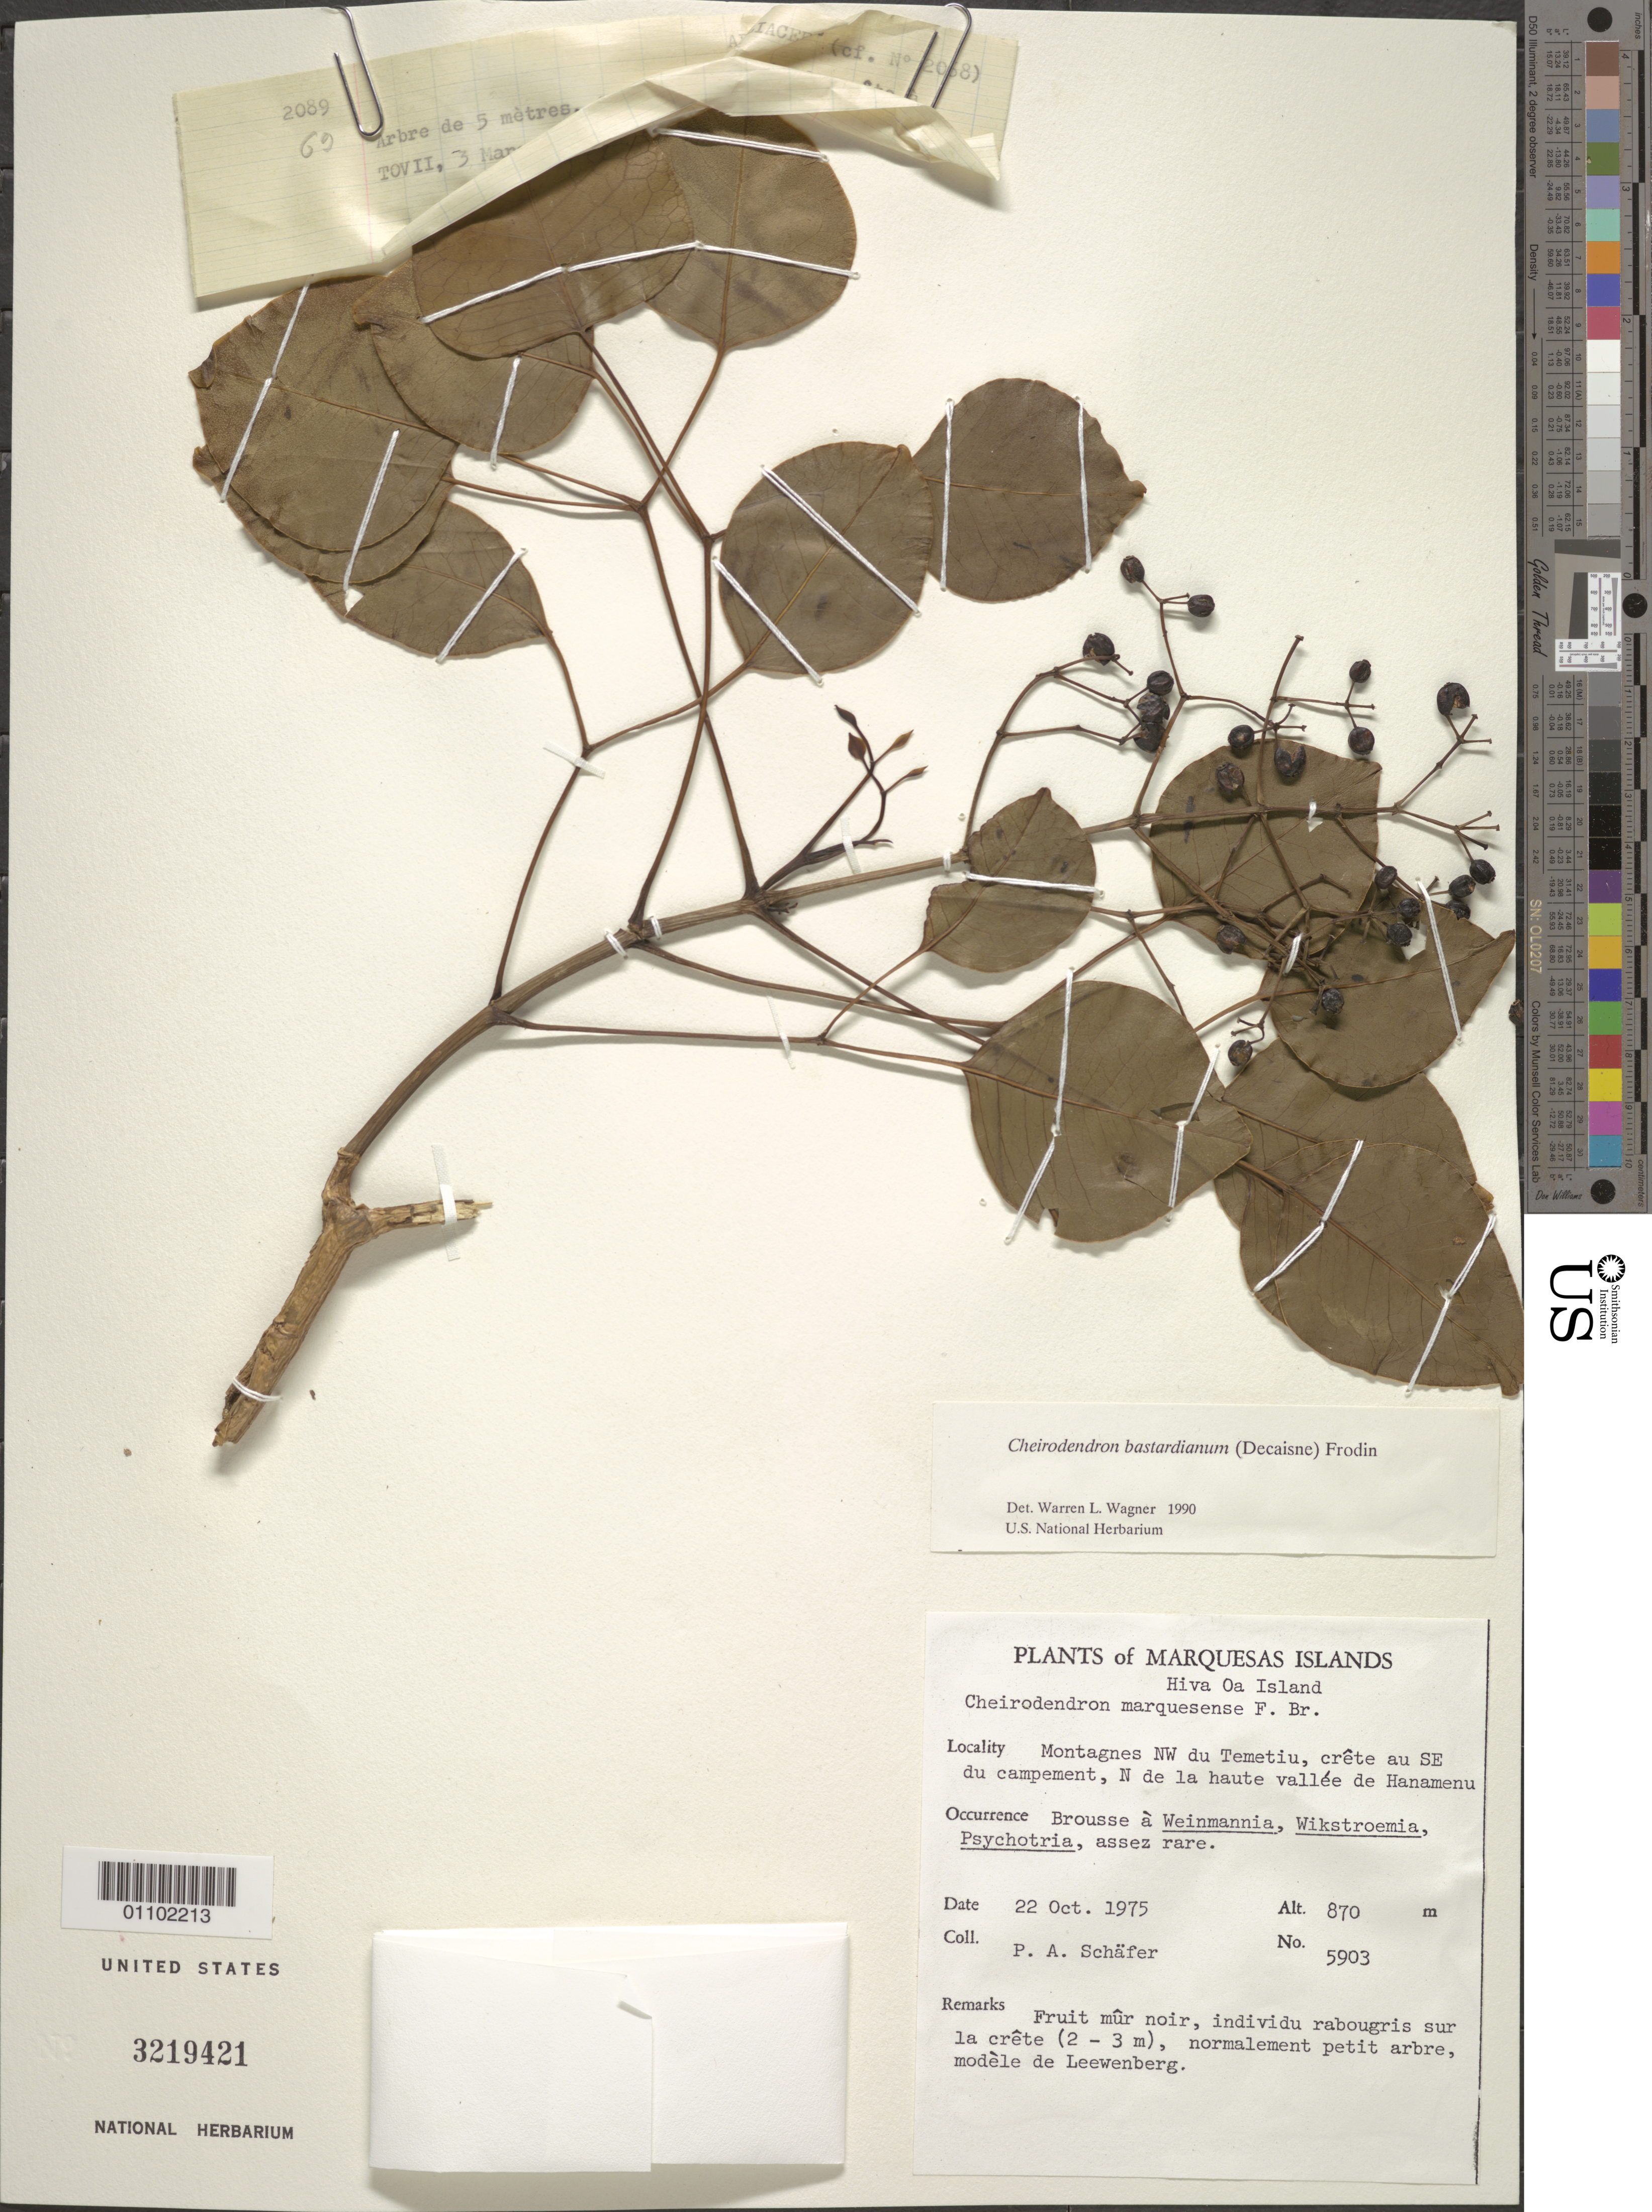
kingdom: Plantae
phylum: Tracheophyta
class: Magnoliopsida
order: Apiales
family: Araliaceae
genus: Cheirodendron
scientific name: Cheirodendron bastardianum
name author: (Decne.) Frodin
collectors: P. A. Schäfer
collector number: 5903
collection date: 1975-10-22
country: French Polynesia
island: Hiva Oa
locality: Montagnes NW du Temetiu, crête au SE du campement, N de la haute vallée de Hanamenu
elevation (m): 870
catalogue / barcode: US 3219421